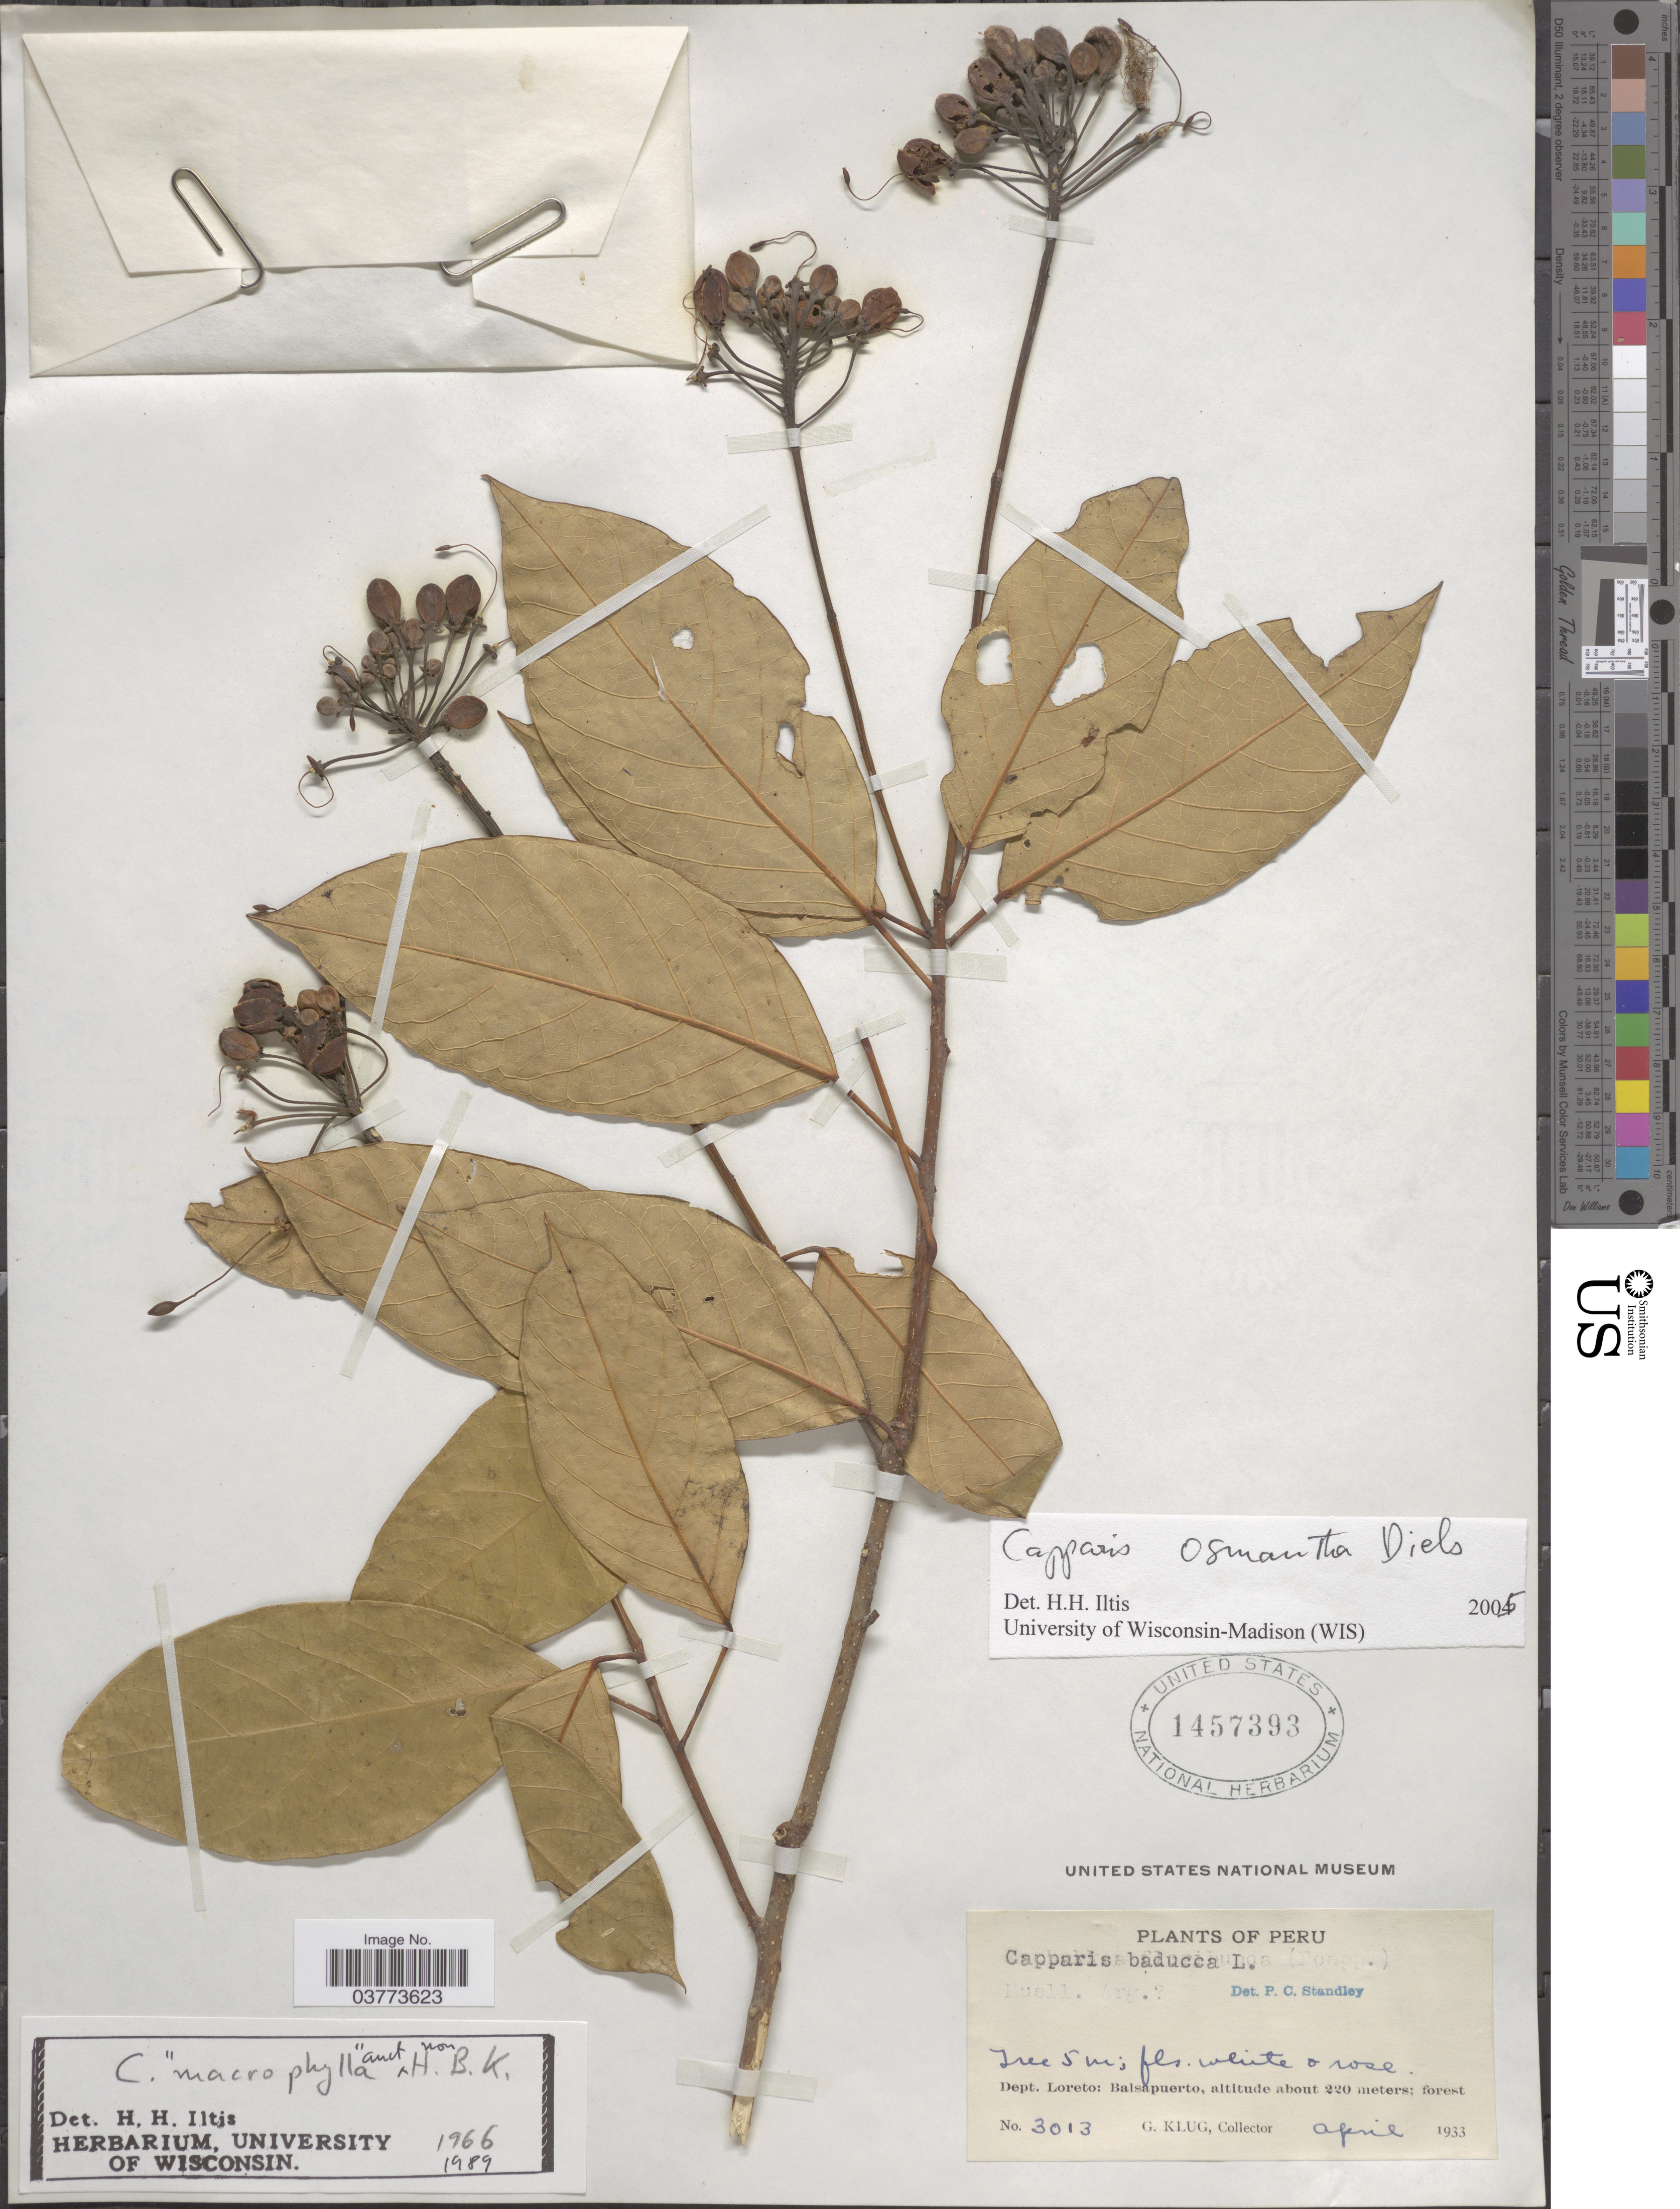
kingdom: Plantae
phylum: Tracheophyta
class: Magnoliopsida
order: Brassicales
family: Capparaceae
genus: Capparidastrum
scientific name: Capparidastrum osmanthum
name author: (Diels) Cornejo & Iltis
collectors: G. Klug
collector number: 3013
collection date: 1933-04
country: Peru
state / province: Loreto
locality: Dept. Loreto: Balsapuerto.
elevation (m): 220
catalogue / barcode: US 1457393